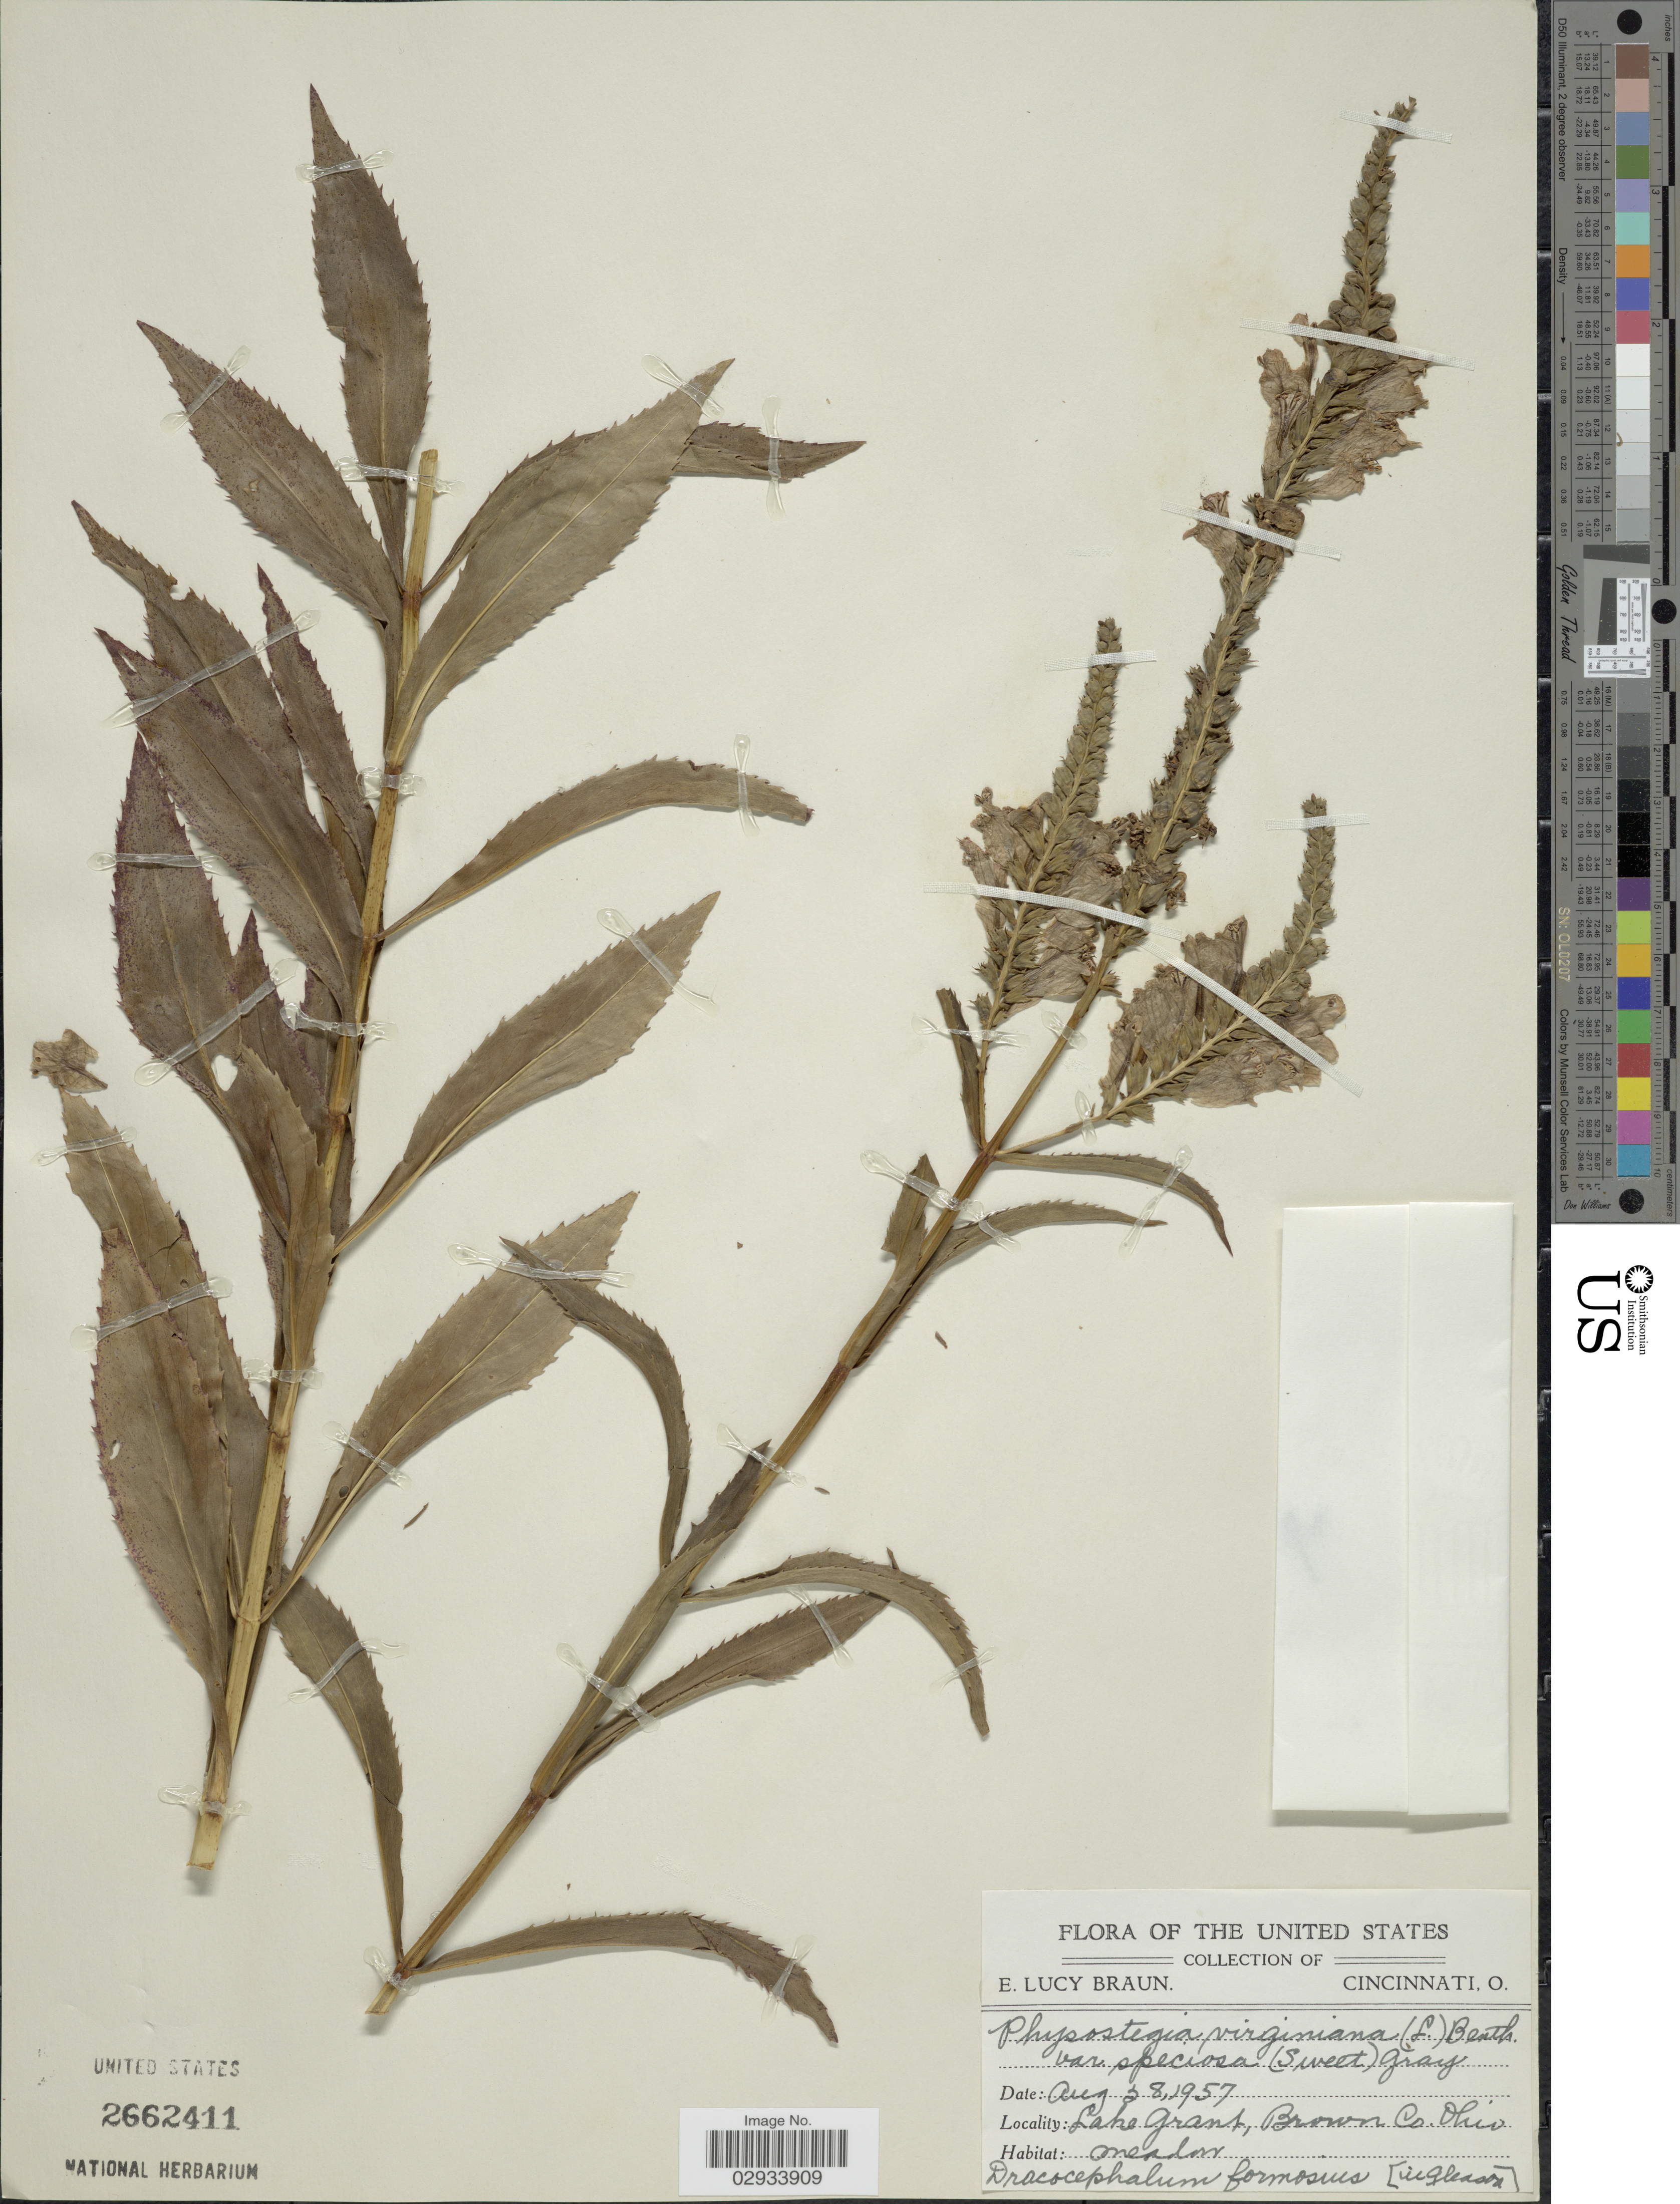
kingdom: Plantae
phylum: Tracheophyta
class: Magnoliopsida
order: Lamiales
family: Lamiaceae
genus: Physostegia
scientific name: Physostegia virginiana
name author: (L.) Benth.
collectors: E. L. Braun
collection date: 1957-08-28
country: United States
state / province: Ohio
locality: Lake Grant, Brown Co., Ohio.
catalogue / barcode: US 2662411